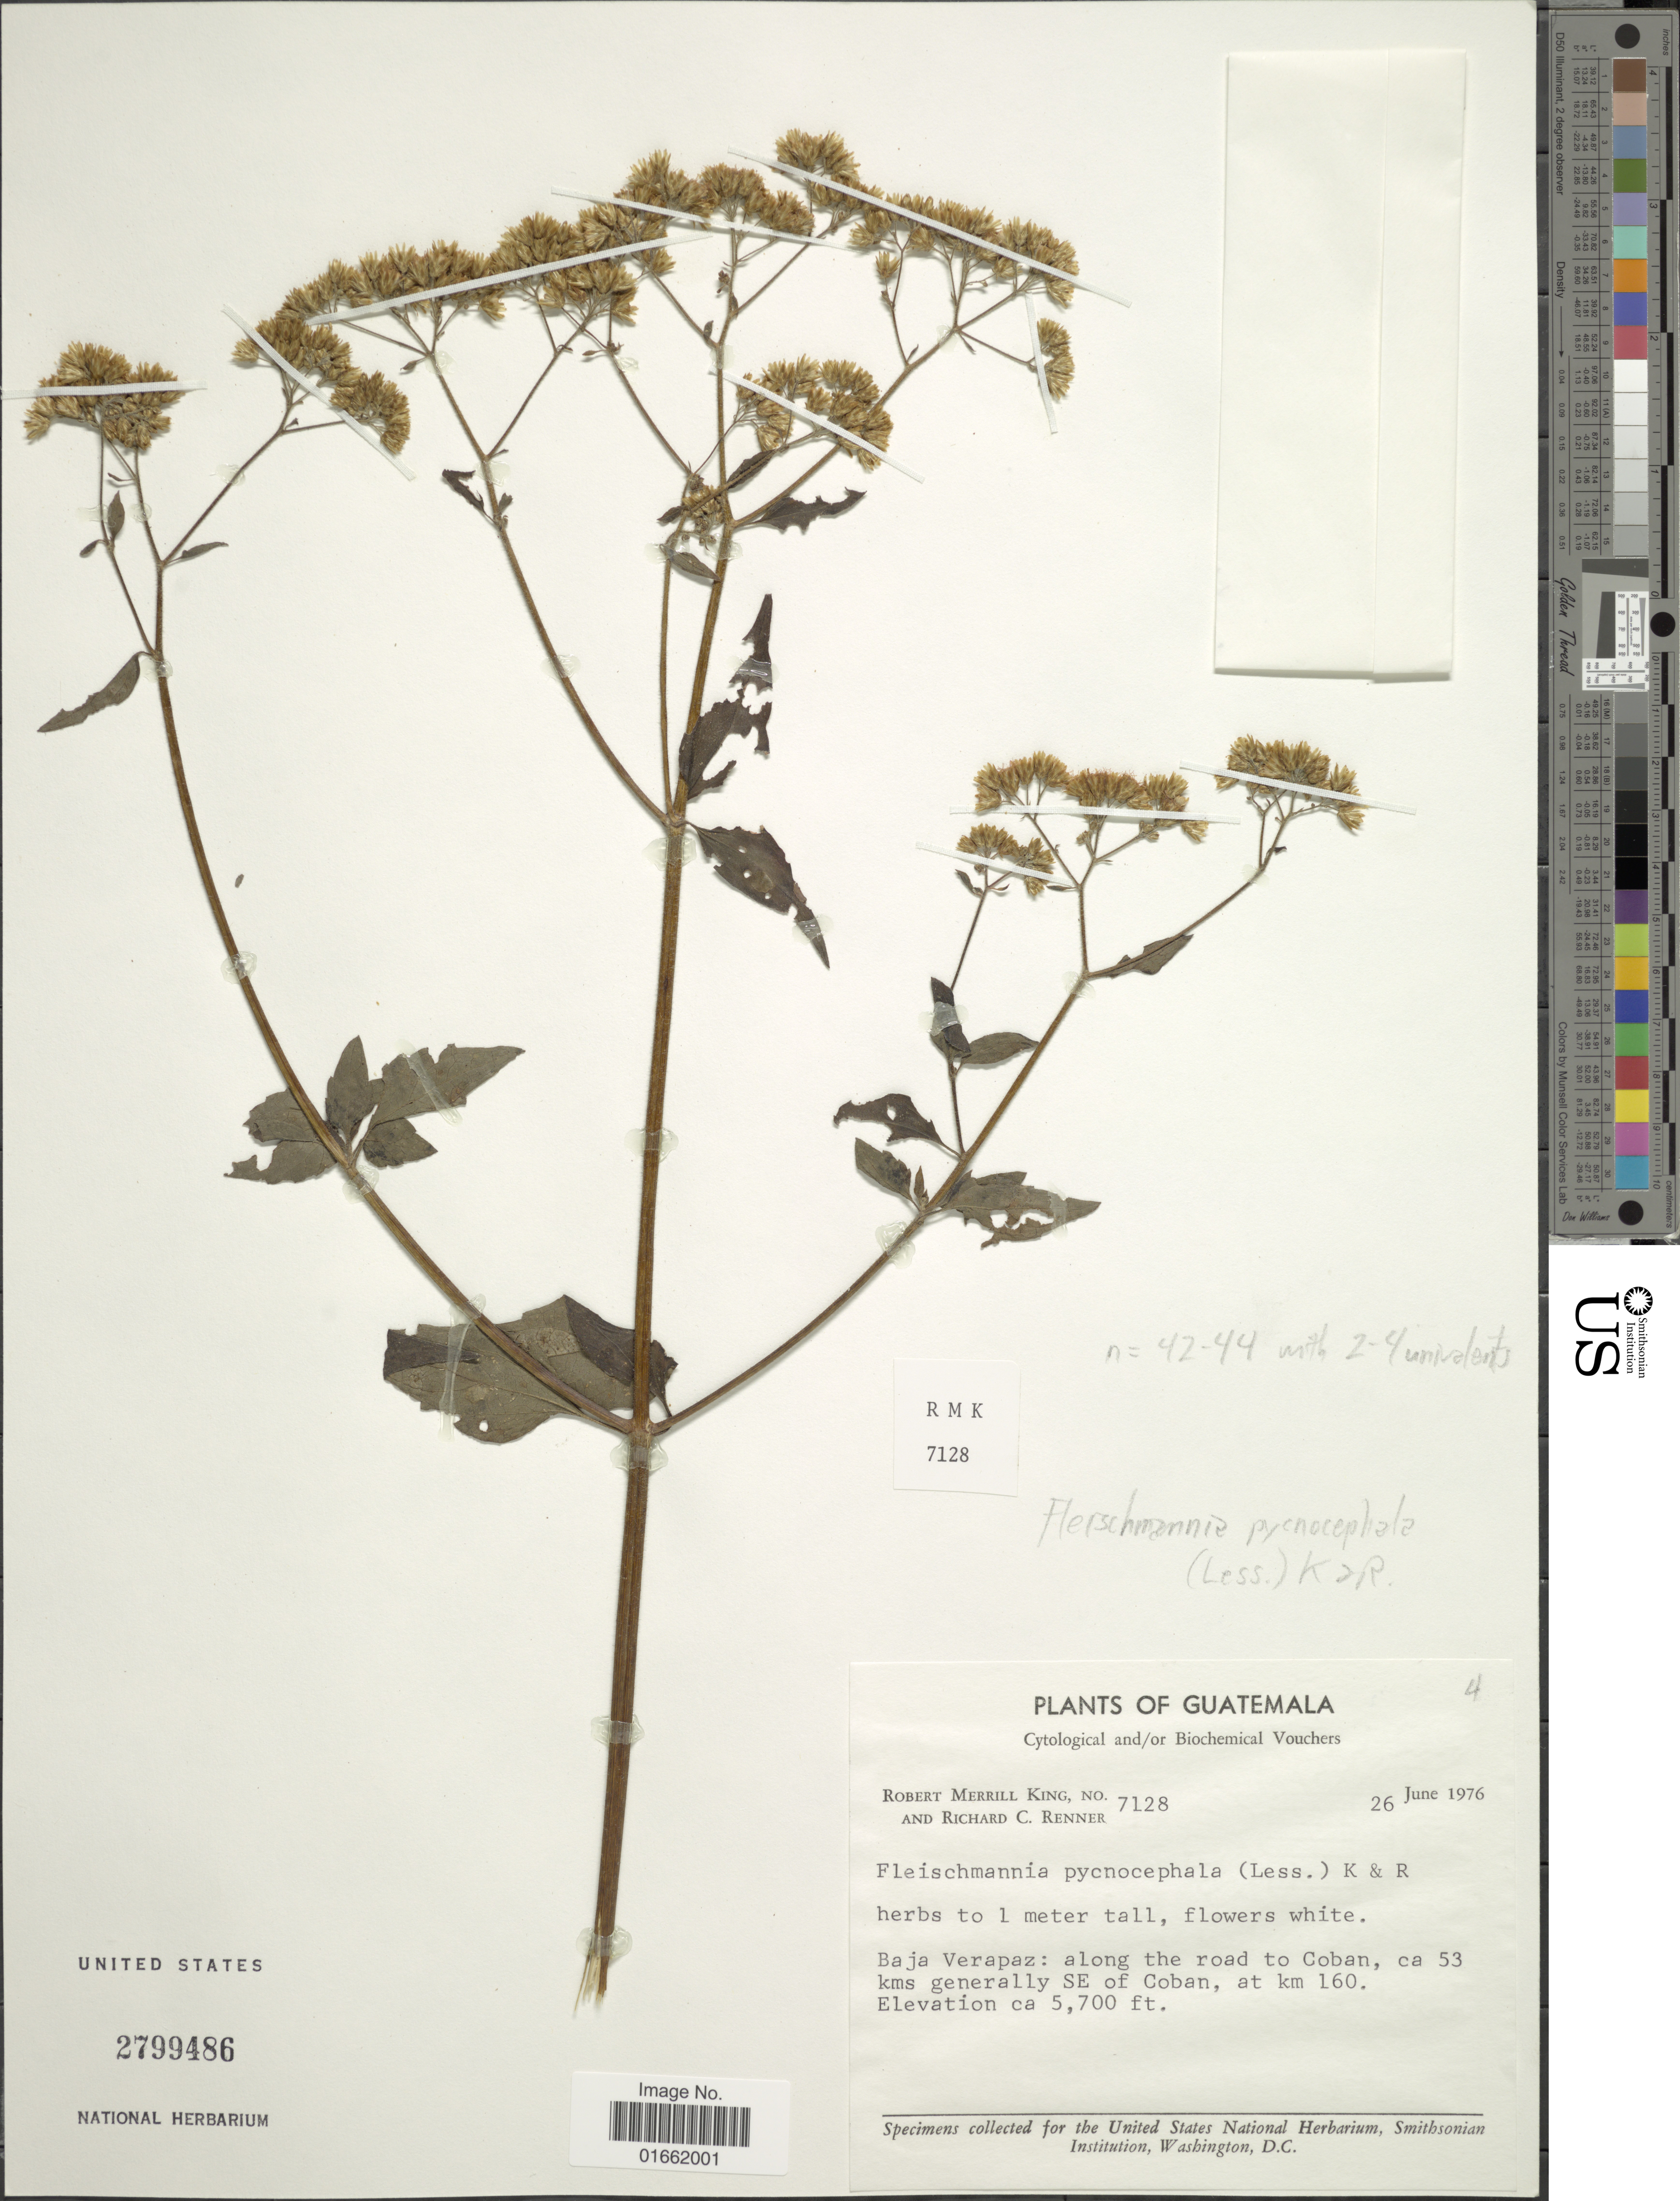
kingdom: Plantae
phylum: Tracheophyta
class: Magnoliopsida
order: Asterales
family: Asteraceae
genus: Fleischmannia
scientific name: Fleischmannia pycnocephala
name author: (Less.) R.M. King & H. Rob.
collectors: R. M. King & R. C. Renner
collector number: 7128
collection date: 1976-06-26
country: Guatemala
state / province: Baja Verapaz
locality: Baja Verapaz: along the road to Coban, ca 53 kms generally SE of Coban, at km 160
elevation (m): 1737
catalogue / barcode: US 2799486